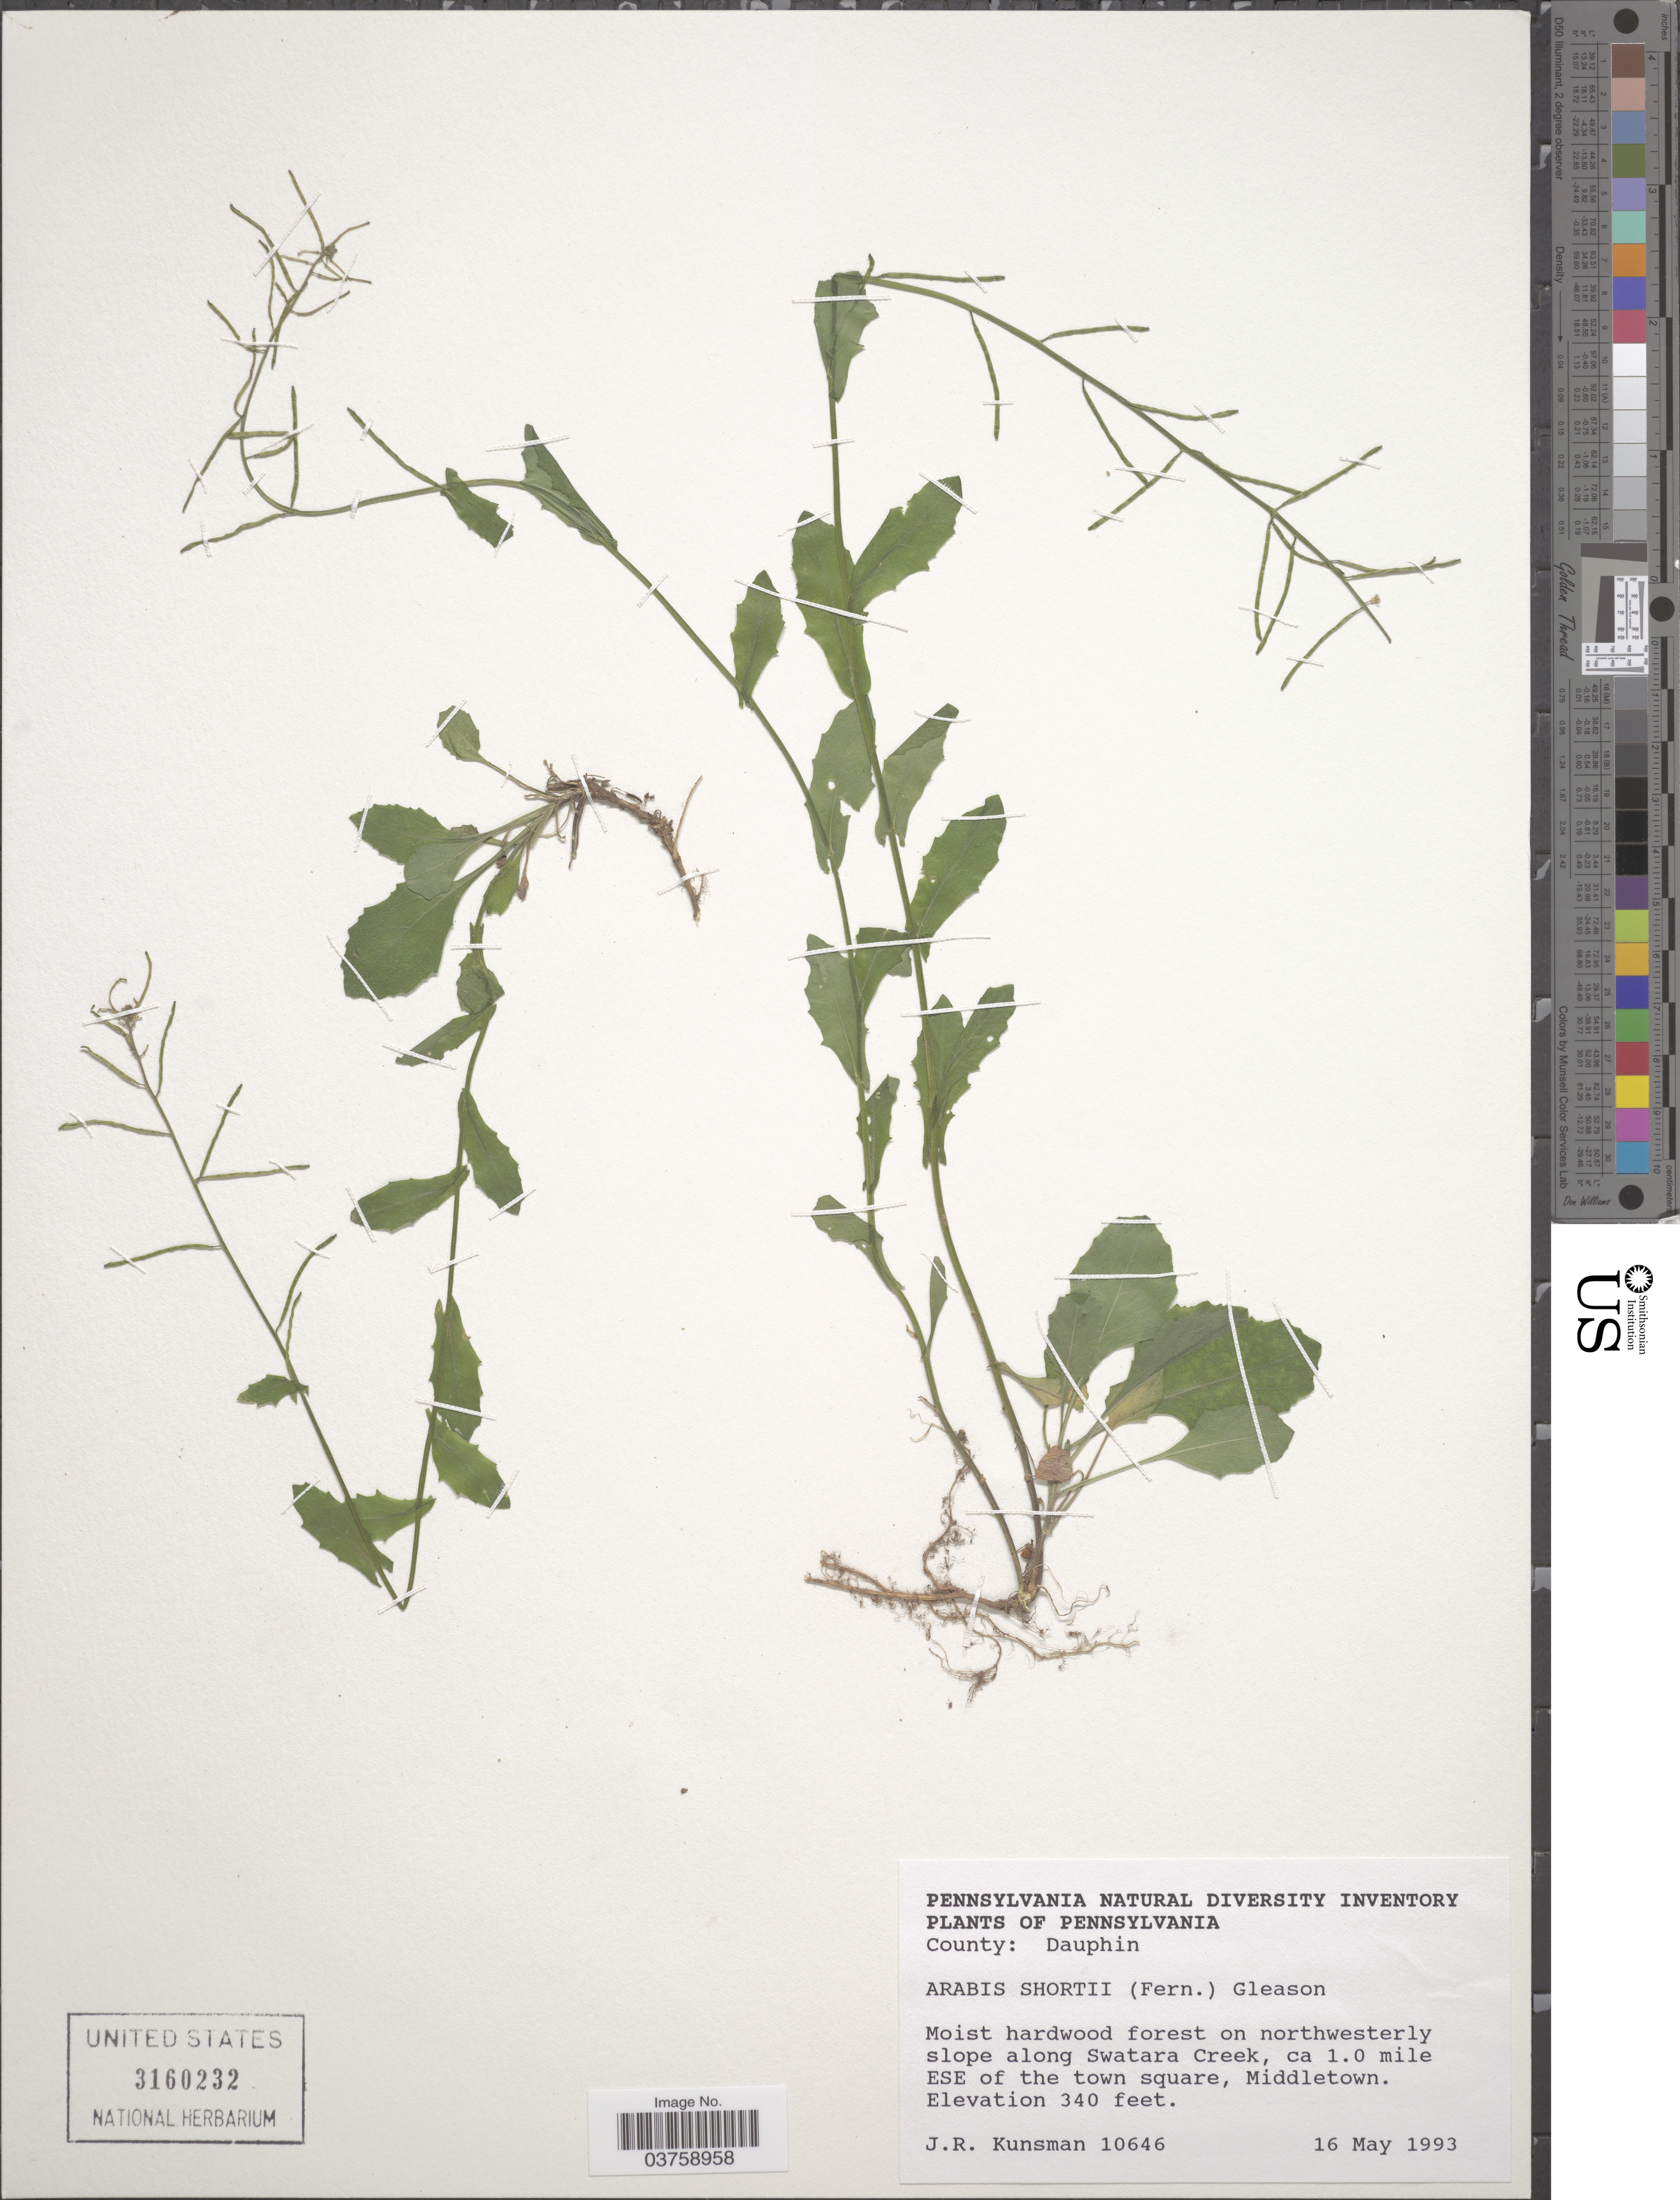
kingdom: Plantae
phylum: Tracheophyta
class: Magnoliopsida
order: Brassicales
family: Brassicaceae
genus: Arabis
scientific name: Arabis shortii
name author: (Fernald) Gleason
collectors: J. Kunsman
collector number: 10646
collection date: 1993-05-16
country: United States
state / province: Pennsylvania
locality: County: Dauphin. Moist hardwood forest on northwesterly slope along Swatara Creek, ca 1.0 mile ESE of the town square, Middletown.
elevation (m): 104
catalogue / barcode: US 3160232